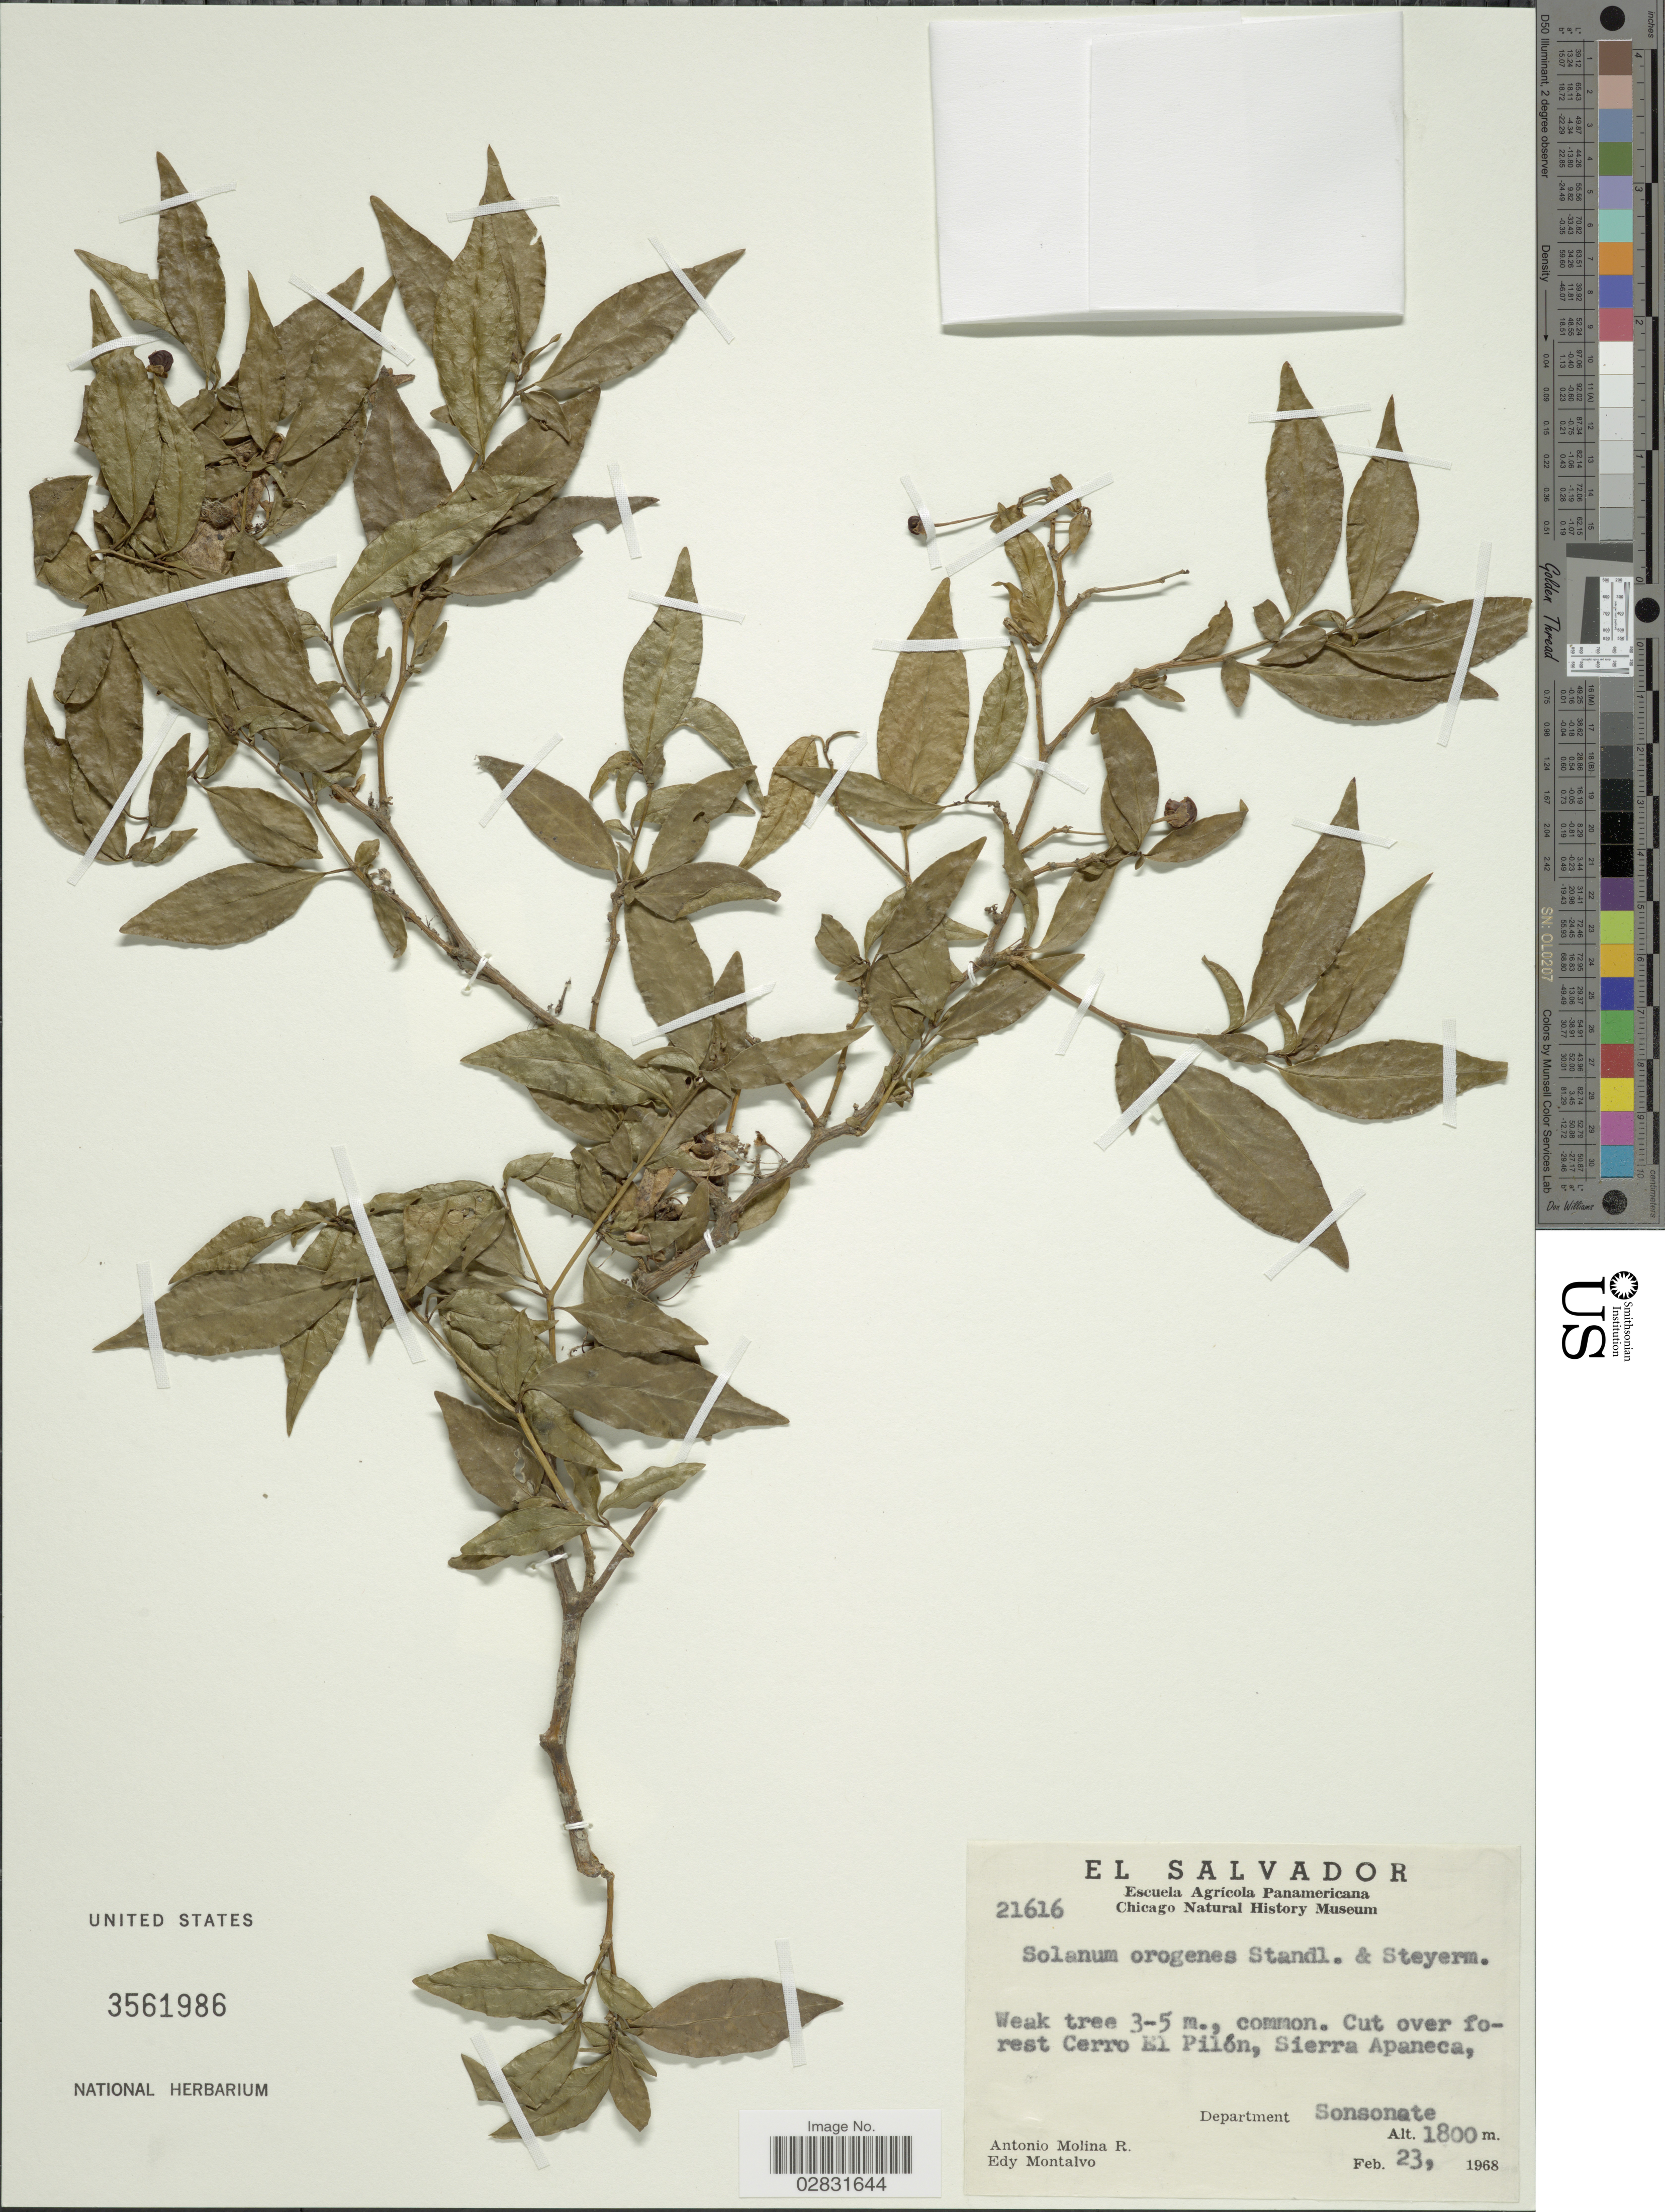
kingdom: Plantae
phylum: Tracheophyta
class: Magnoliopsida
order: Solanales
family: Solanaceae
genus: Solanum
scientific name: Solanum orogenes Standl. & Steyerm. sp. nov. ined.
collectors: A. Molina R. & E. A. Montalvo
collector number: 21616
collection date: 1968-02-23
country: El Salvador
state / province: Sonsonate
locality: Cut over forest Cerro El Pilón, Sierra Apaneca, Department Sonsonate.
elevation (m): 1800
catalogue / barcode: US 3561986